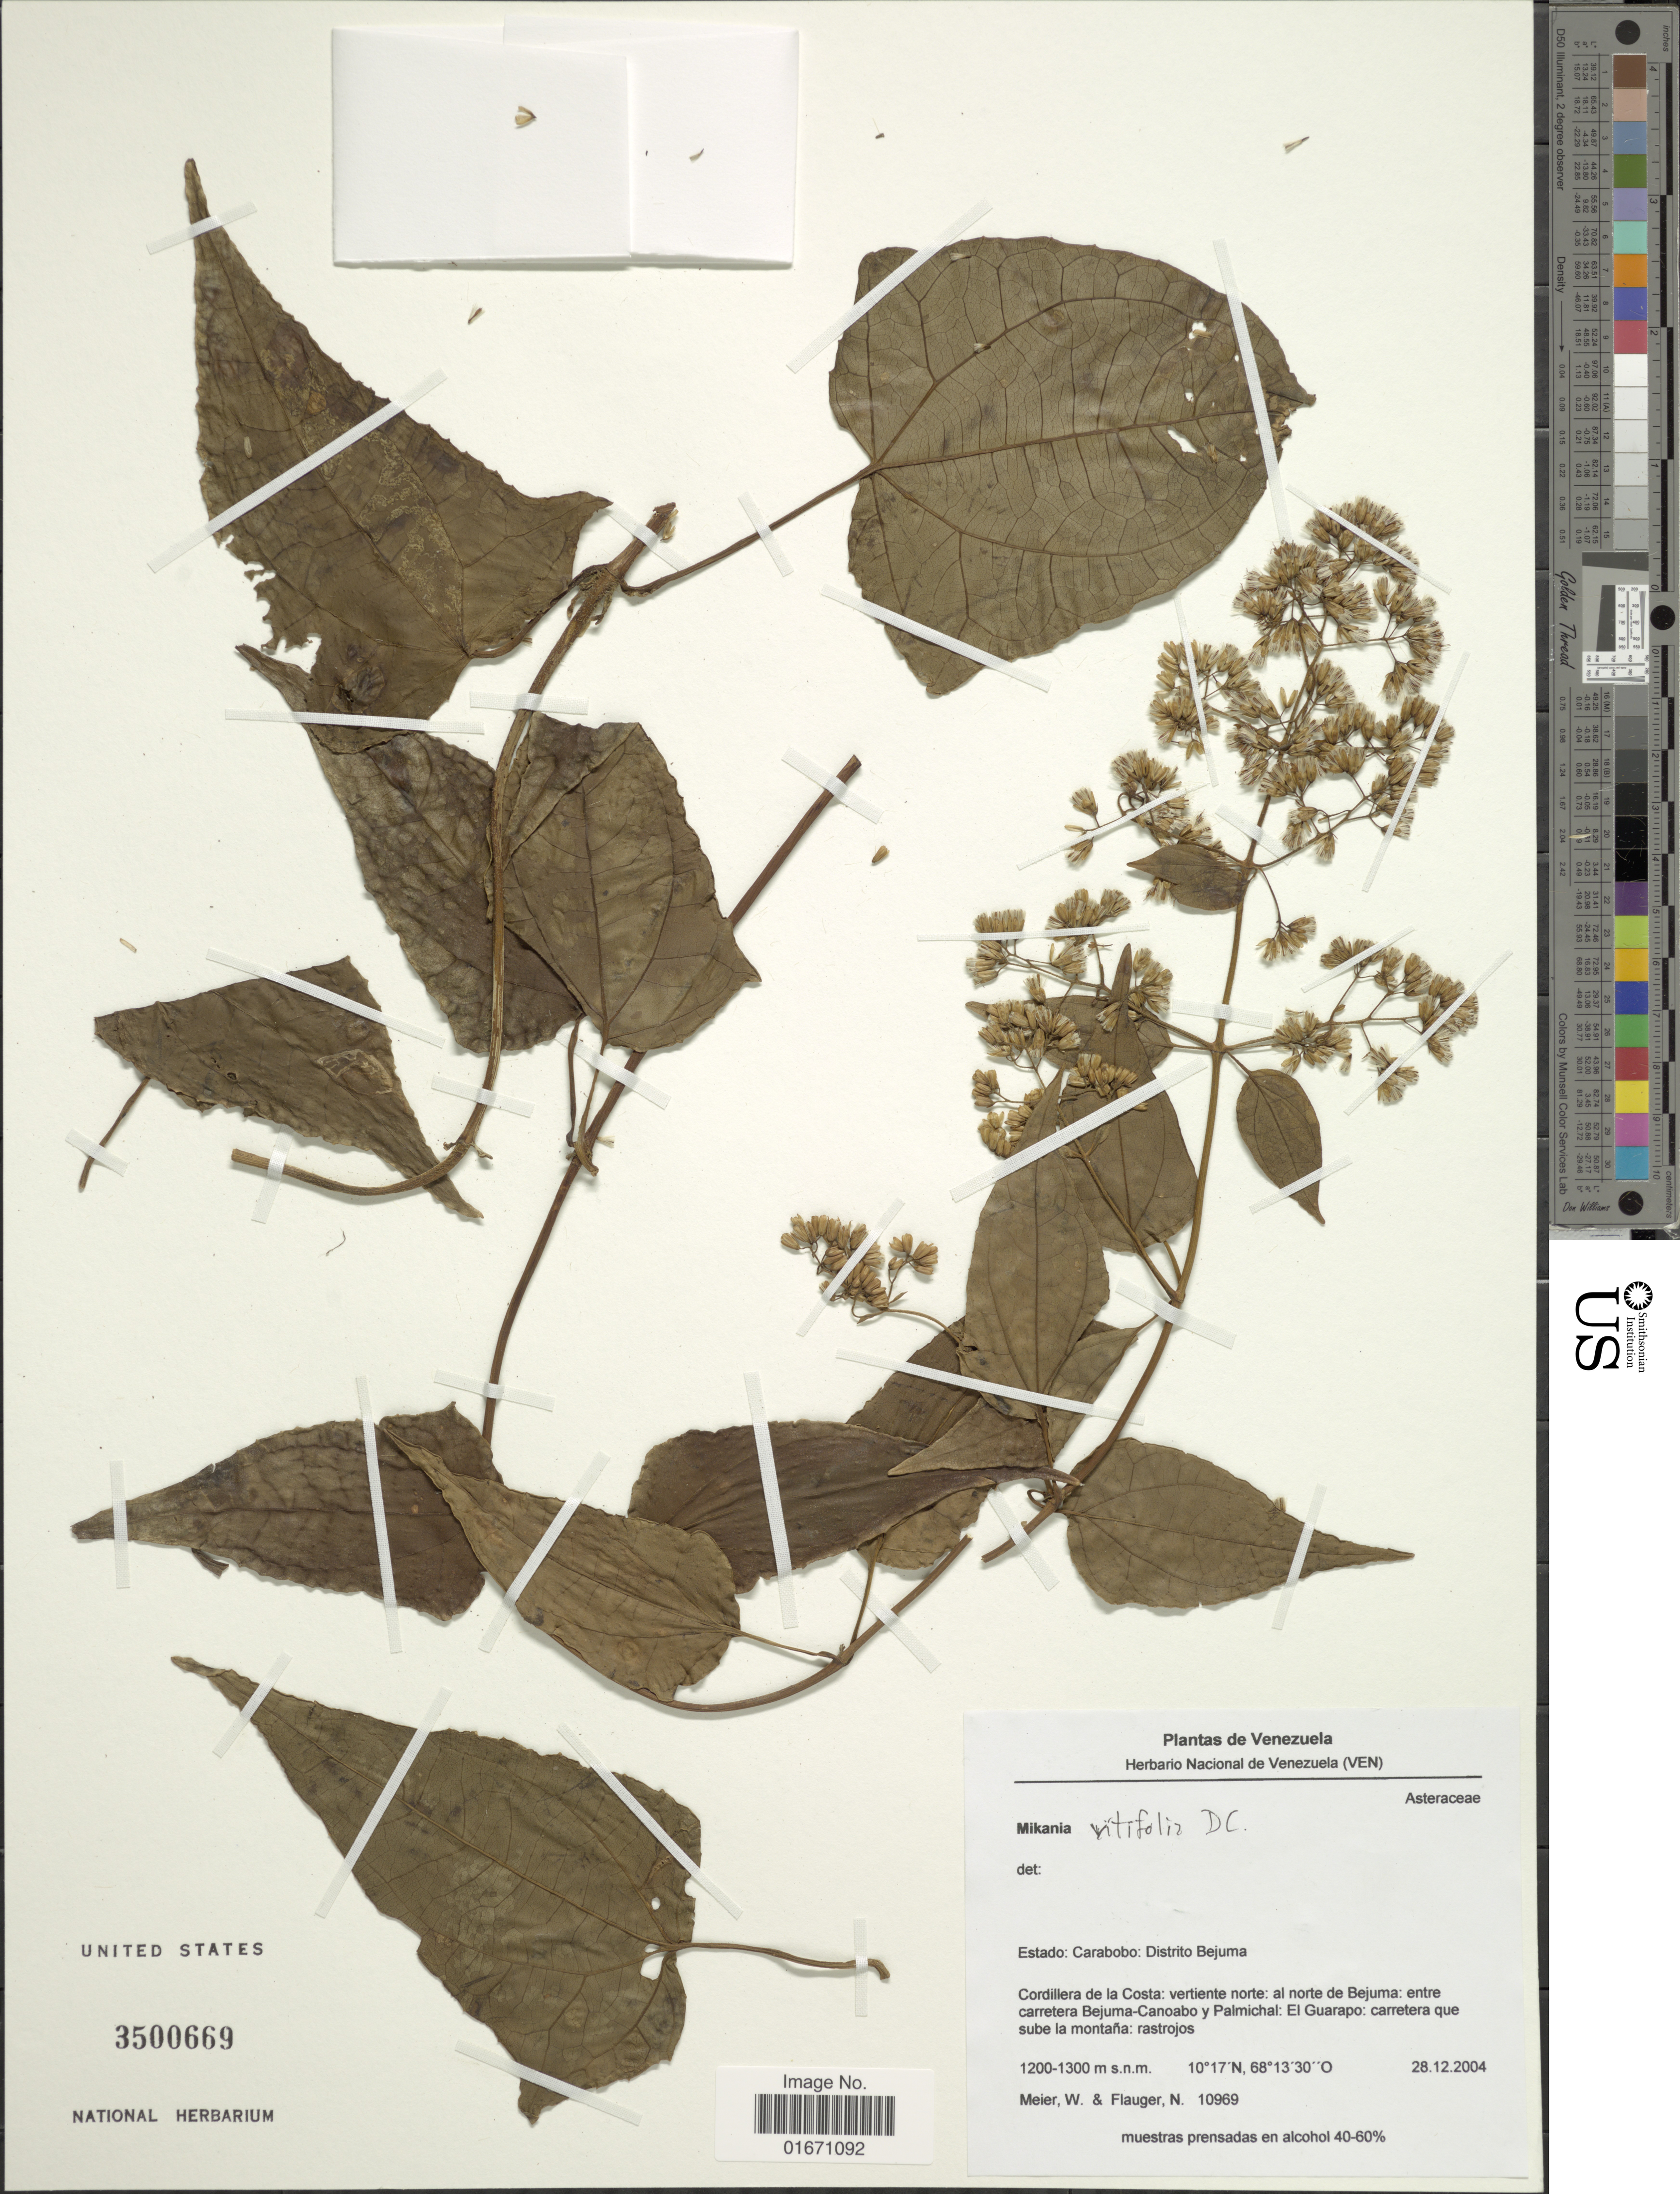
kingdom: Plantae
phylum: Tracheophyta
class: Magnoliopsida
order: Asterales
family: Asteraceae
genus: Mikania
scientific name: Mikania vitifolia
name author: DC.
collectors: W. Meier & N. Flauger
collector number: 10969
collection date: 2004-12-28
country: Venezuela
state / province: Carabobo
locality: Distrito Bejuma, Cordillera de la Costa, vertiente norte, al norte de Bejuma, entre carretera Bejuma-Canoabo y Palmichal, El Guarapo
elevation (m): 1200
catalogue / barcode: US 3500669